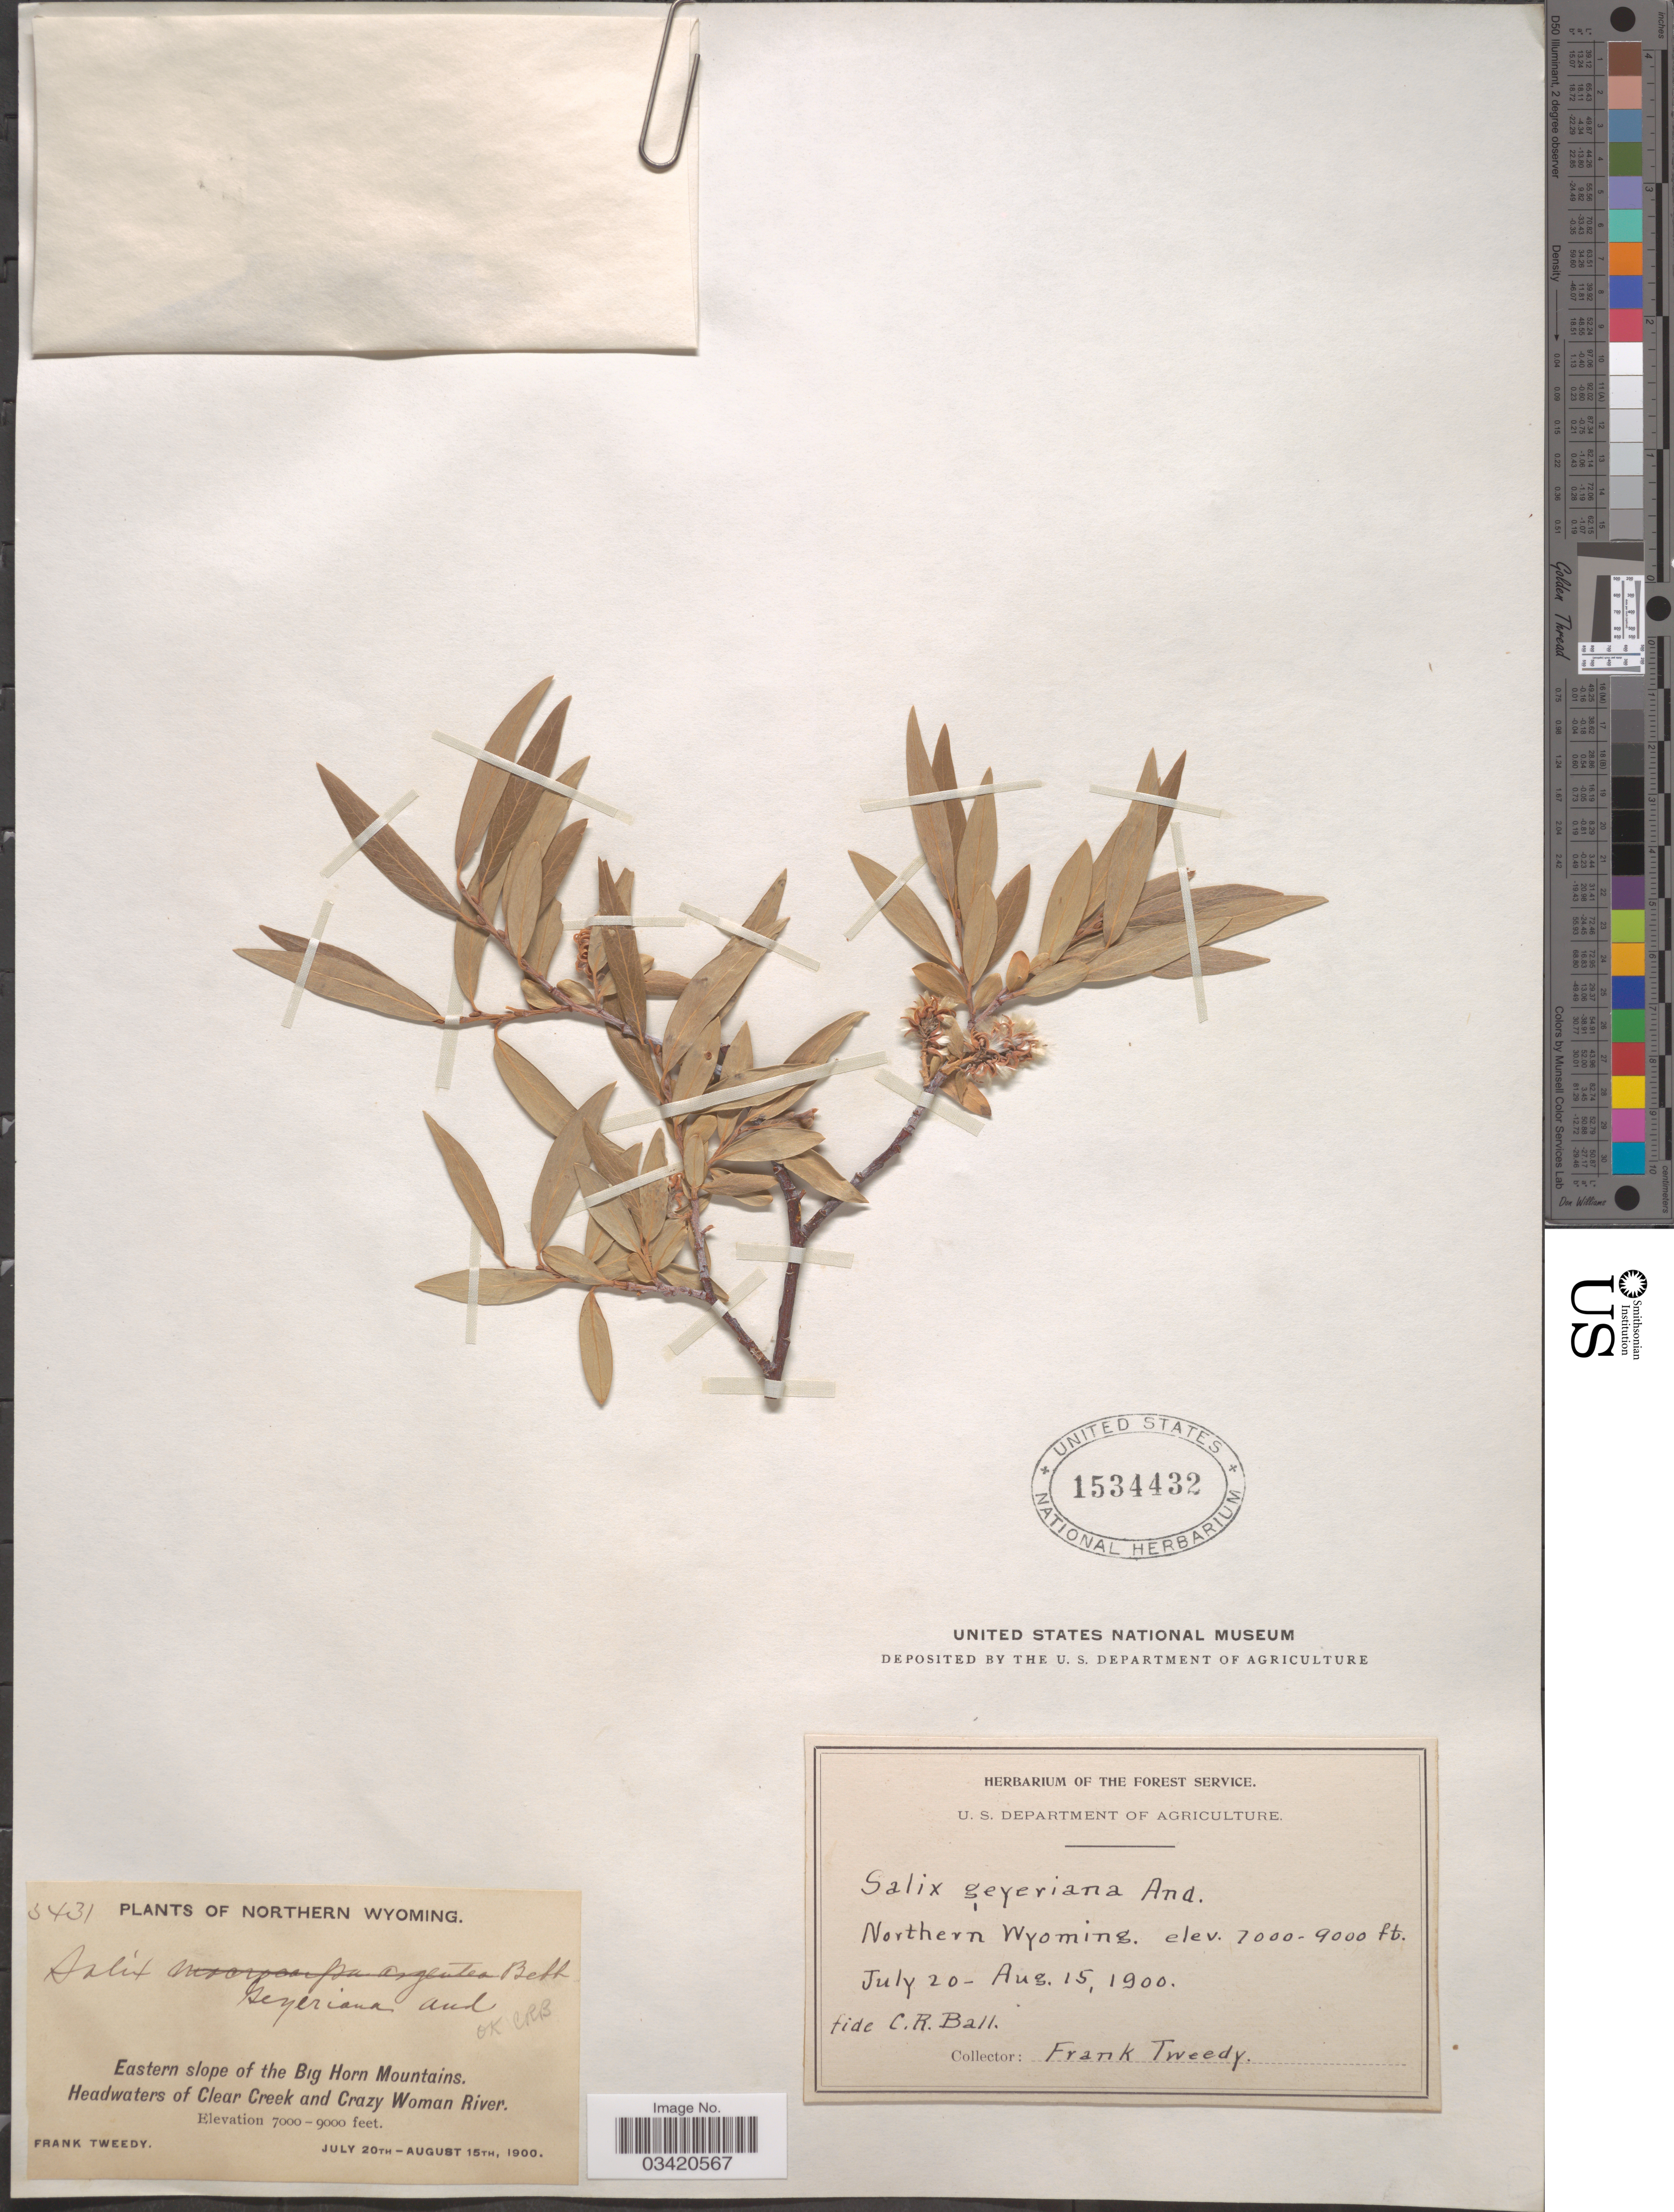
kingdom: Plantae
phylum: Tracheophyta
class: Magnoliopsida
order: Malpighiales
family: Salicaceae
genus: Salix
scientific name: Salix geyeriana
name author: Andersson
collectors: F. Tweedy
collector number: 3431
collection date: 1900-07-20/1900-08-15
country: United States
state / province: Wyoming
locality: Northern Wyoming. Eastern slope of the Big Horn Mountains. Headwaters of Clear Creek and Crazy Woman River.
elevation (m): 2134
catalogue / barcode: US 1534432